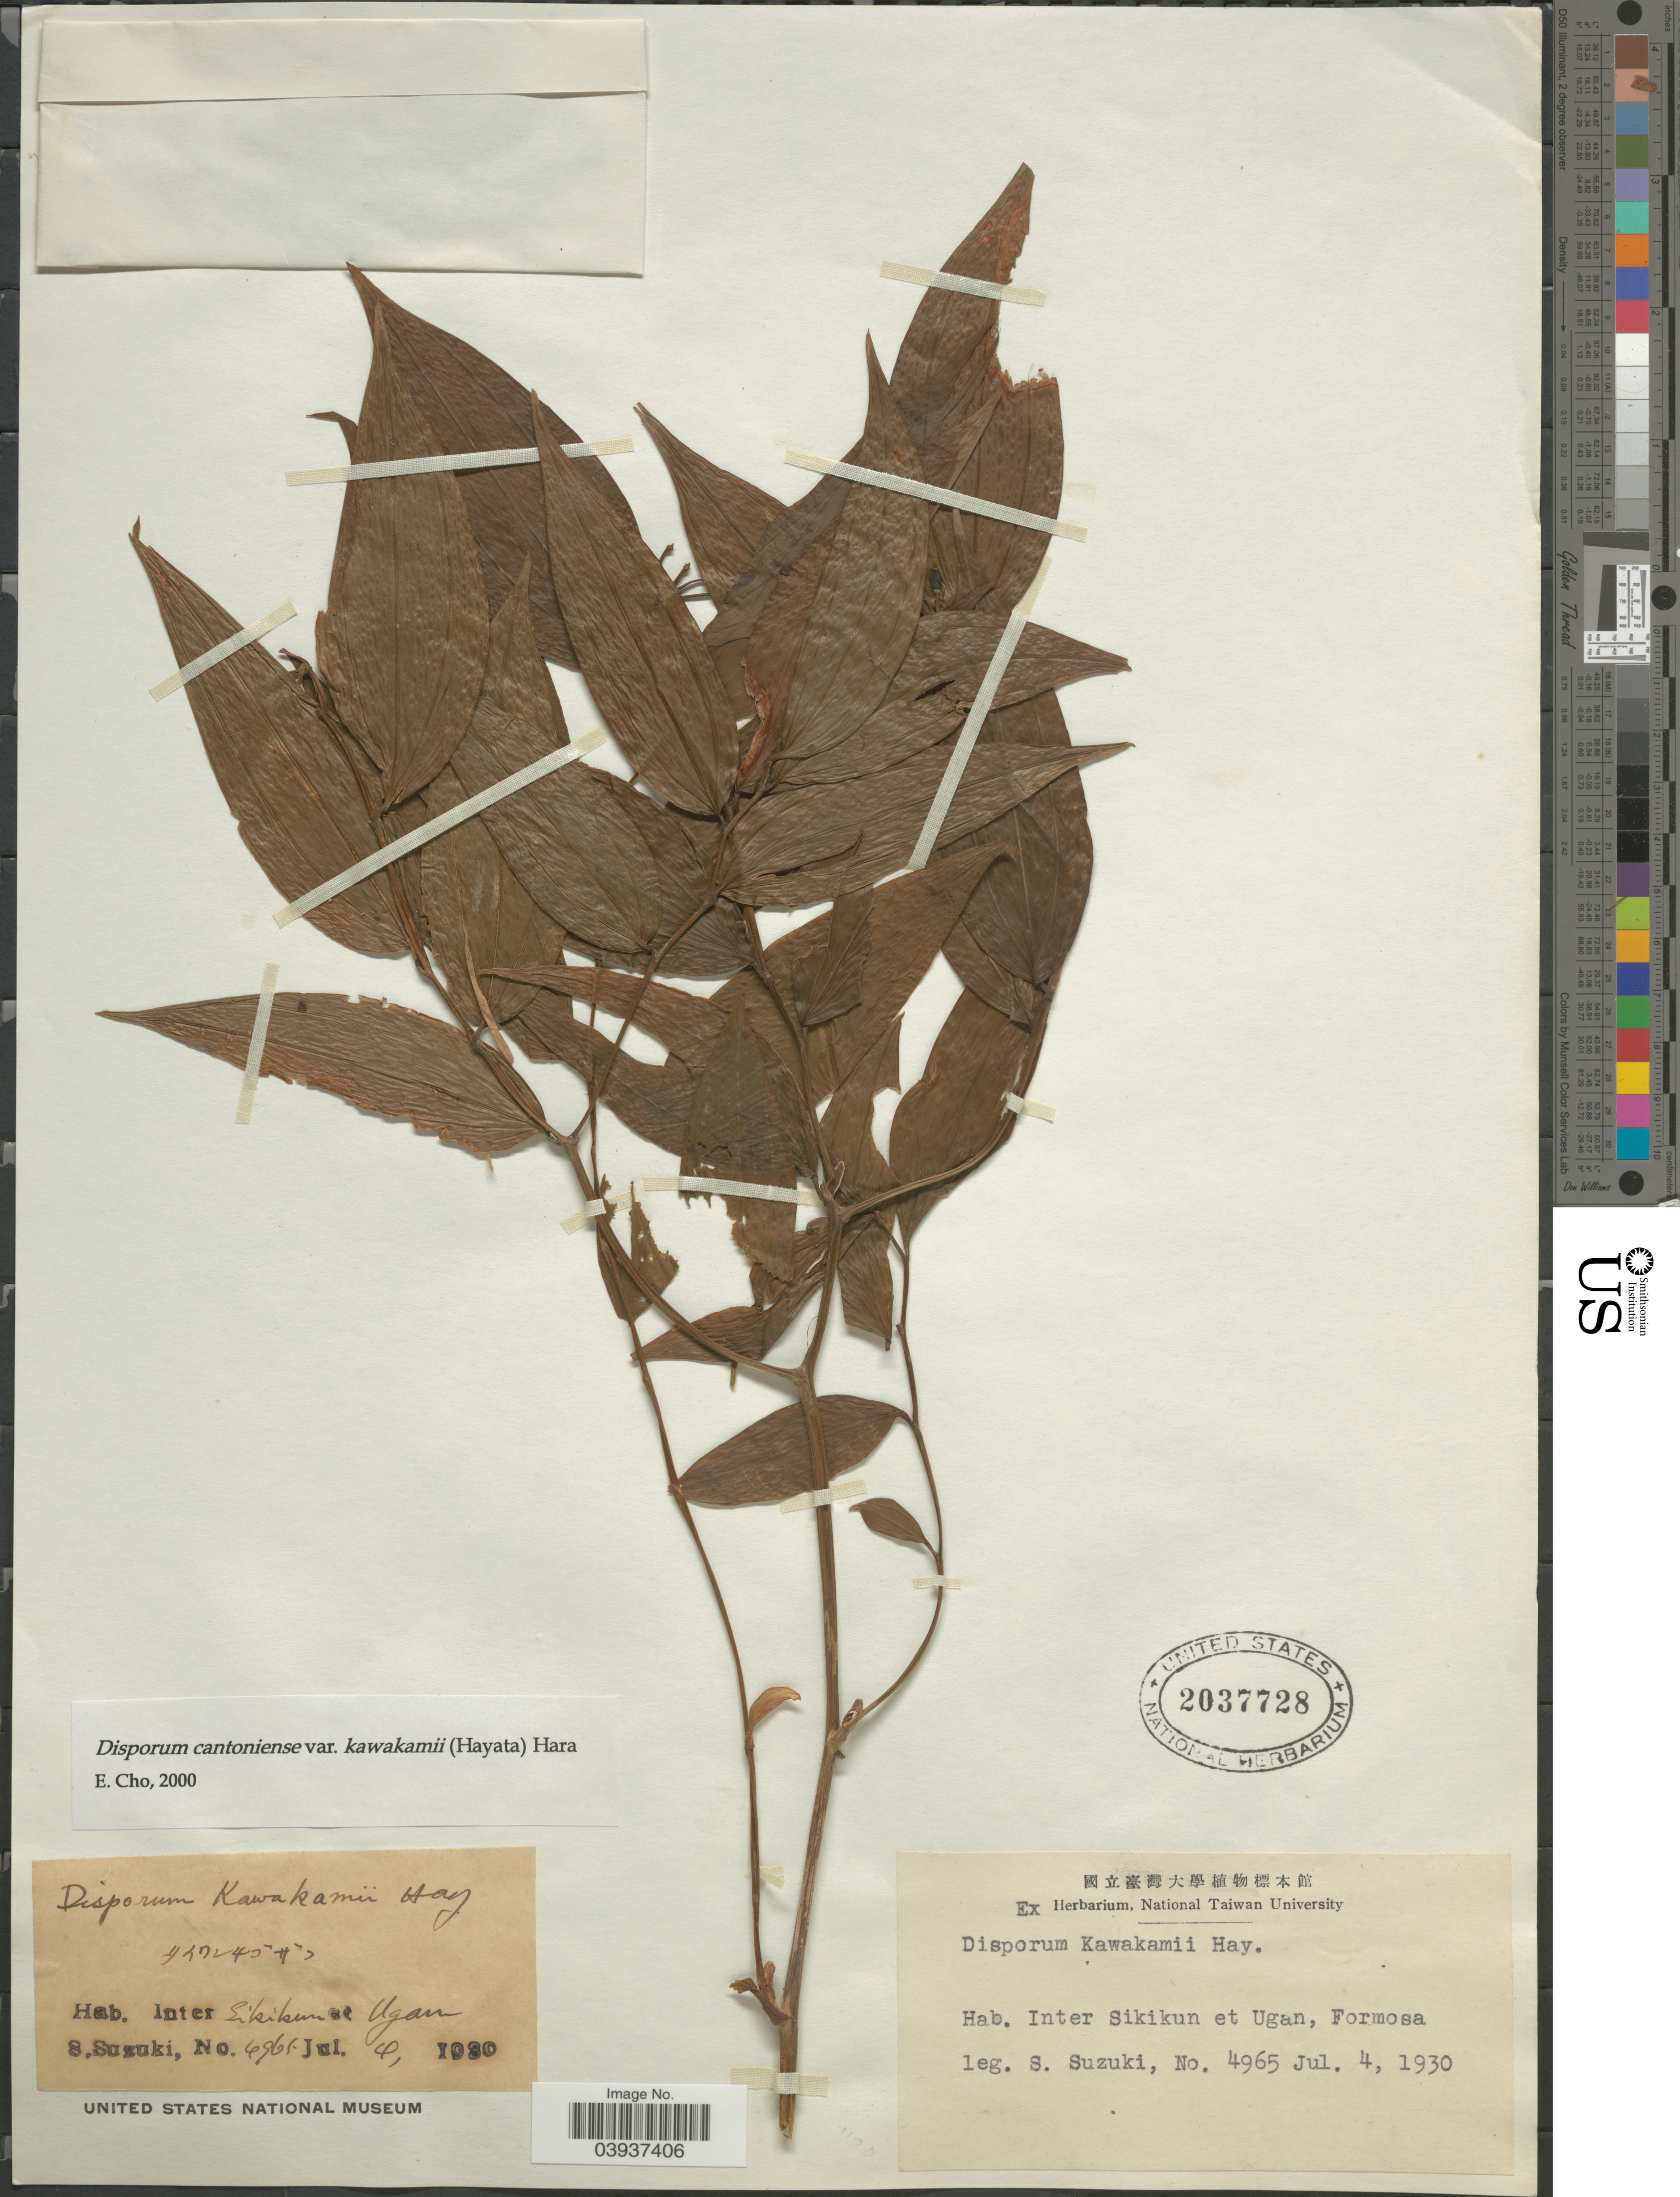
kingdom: Plantae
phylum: Tracheophyta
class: Liliopsida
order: Liliales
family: Colchicaceae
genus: Disporum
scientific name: Disporum cantoniense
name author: (Lour.) Merr.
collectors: S. Suzuki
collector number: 4965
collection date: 1930-07-04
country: Taiwan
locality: Inter Sikikun et Ugan, Formosa.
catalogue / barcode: US 2037728